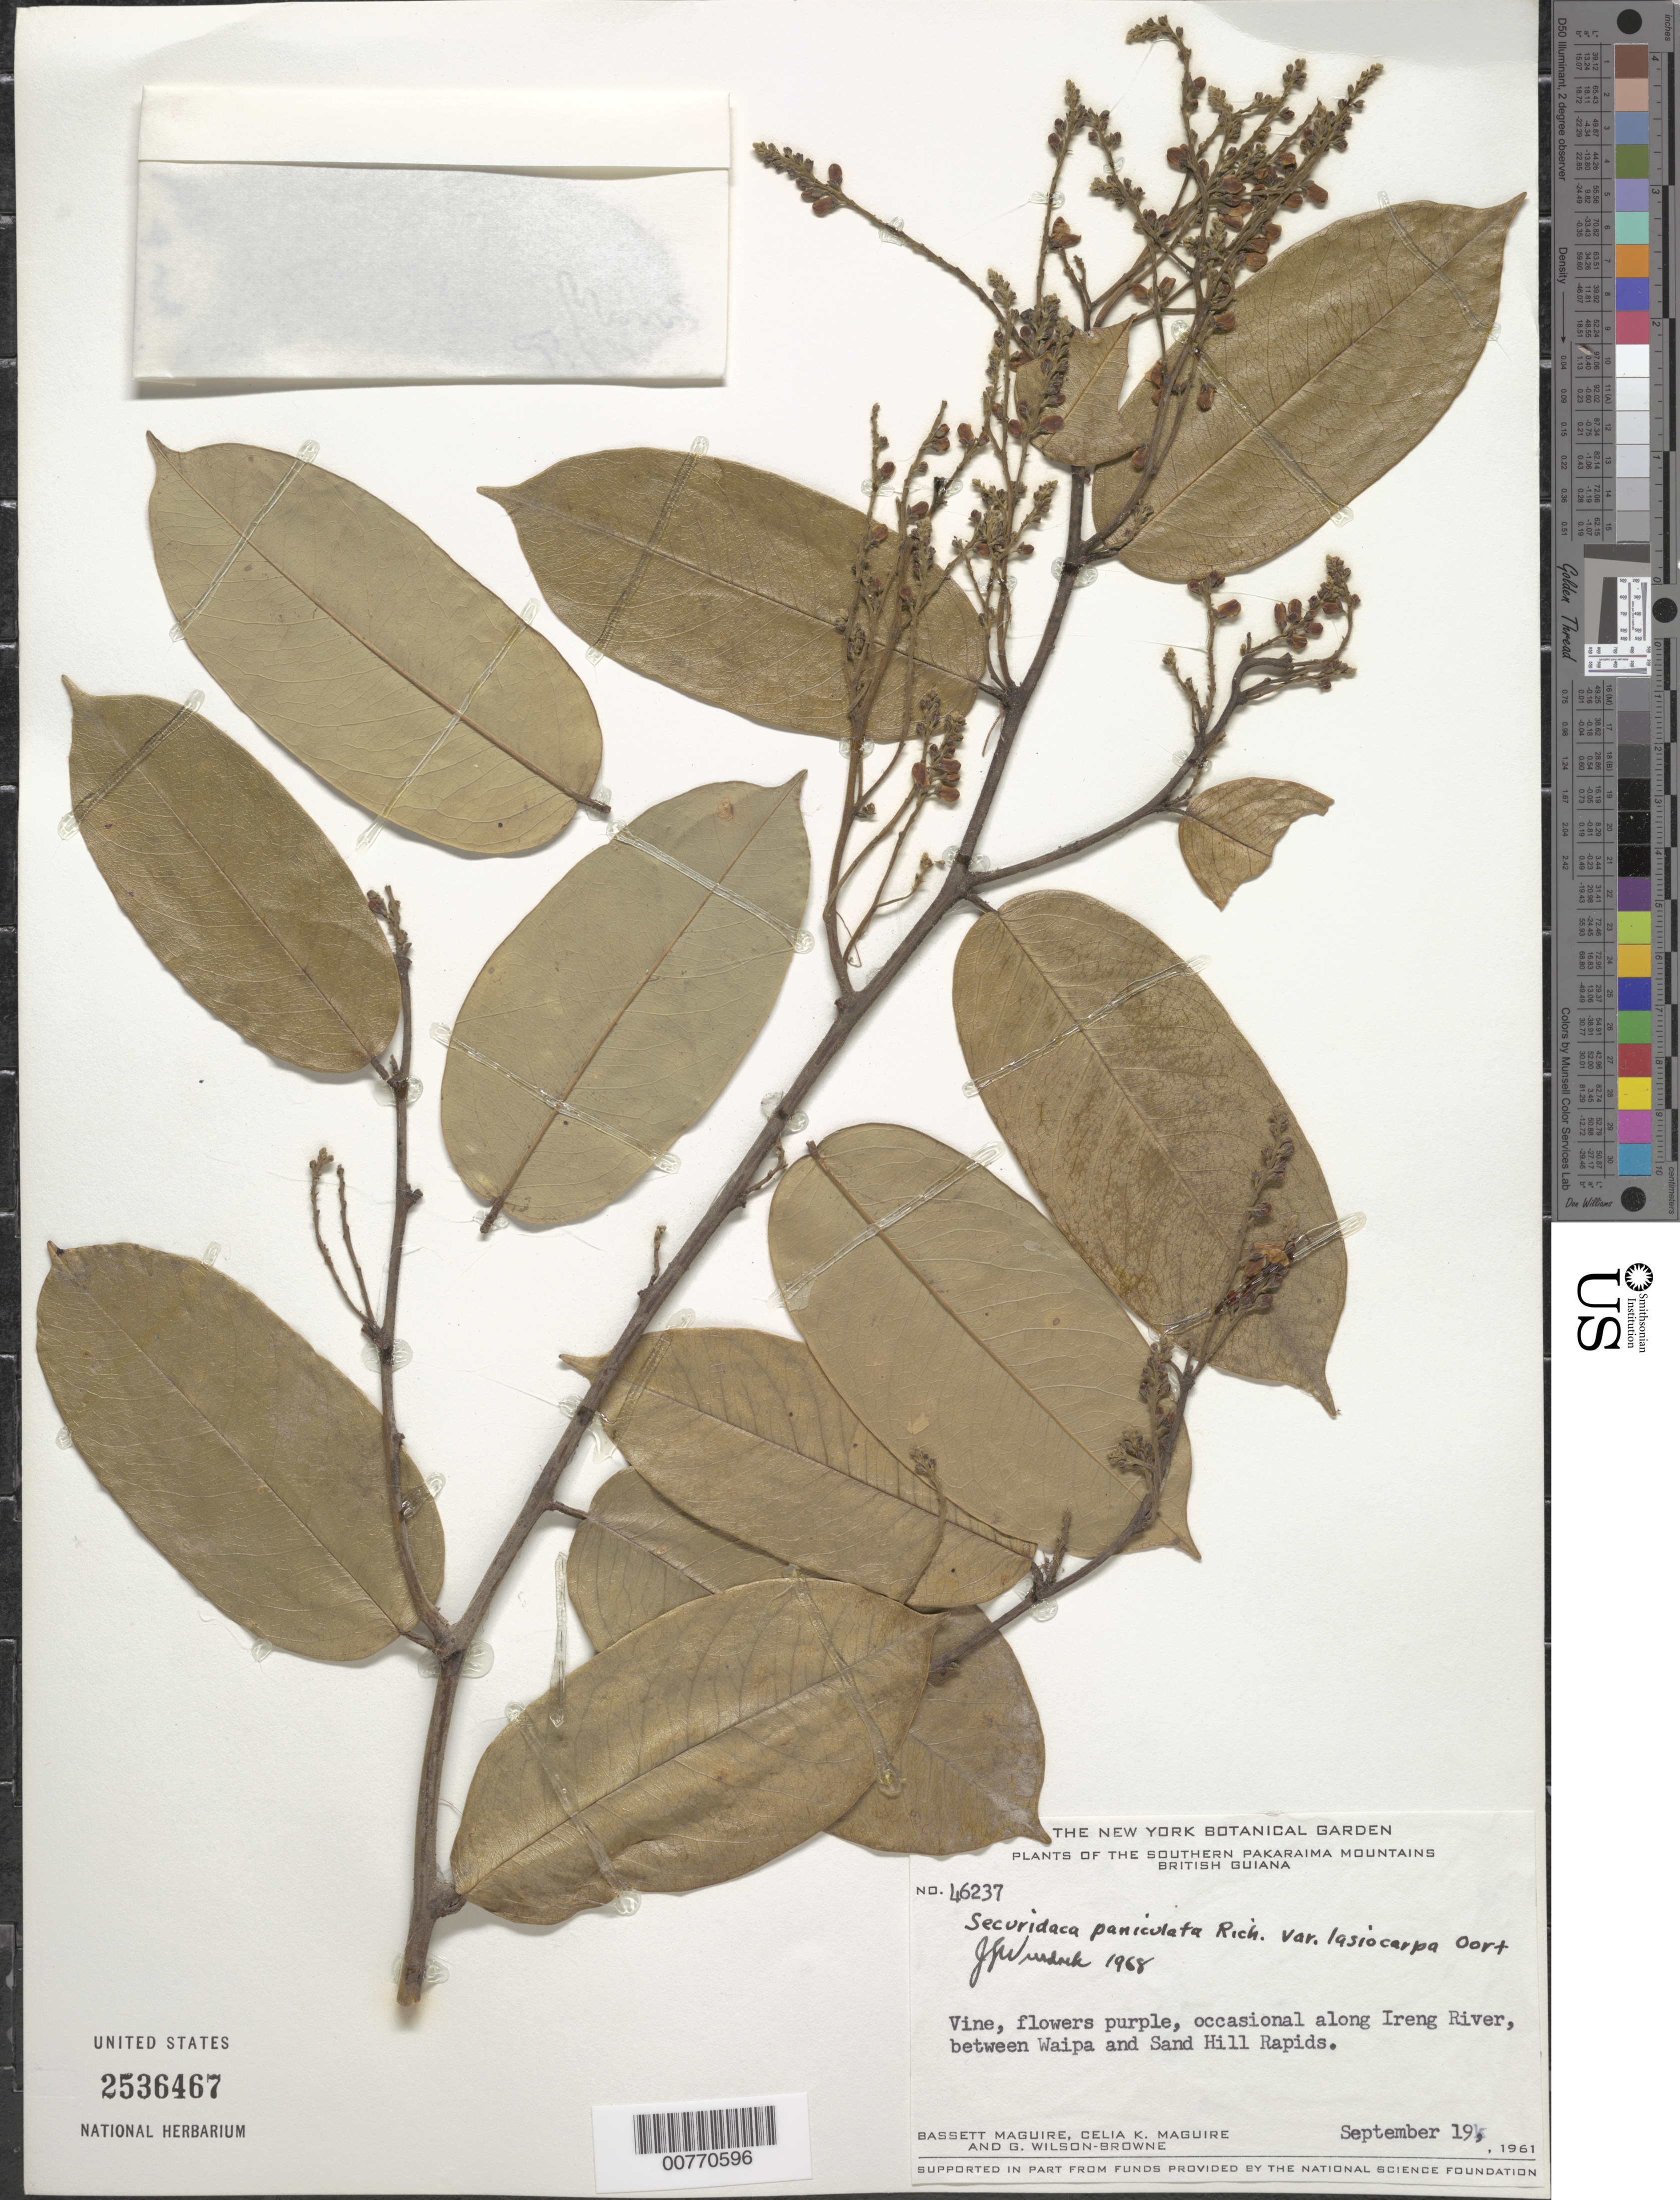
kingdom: Plantae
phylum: Tracheophyta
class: Magnoliopsida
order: Fabales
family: Polygalaceae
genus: Securidaca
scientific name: Securidaca paniculata var. lasiocarpa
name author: Oort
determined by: Wurdack, John J., (US), US (UNITED STATES)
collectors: B. Maguire, C. K. Maguire & G. Wilson-Browne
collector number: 46237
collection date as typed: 19-Sep-61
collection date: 1961-09-19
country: Guyana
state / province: Potaro-Siparuni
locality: Ireng River, between Waipa and Sand Hill Rapids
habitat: Along river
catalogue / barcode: US 2536467